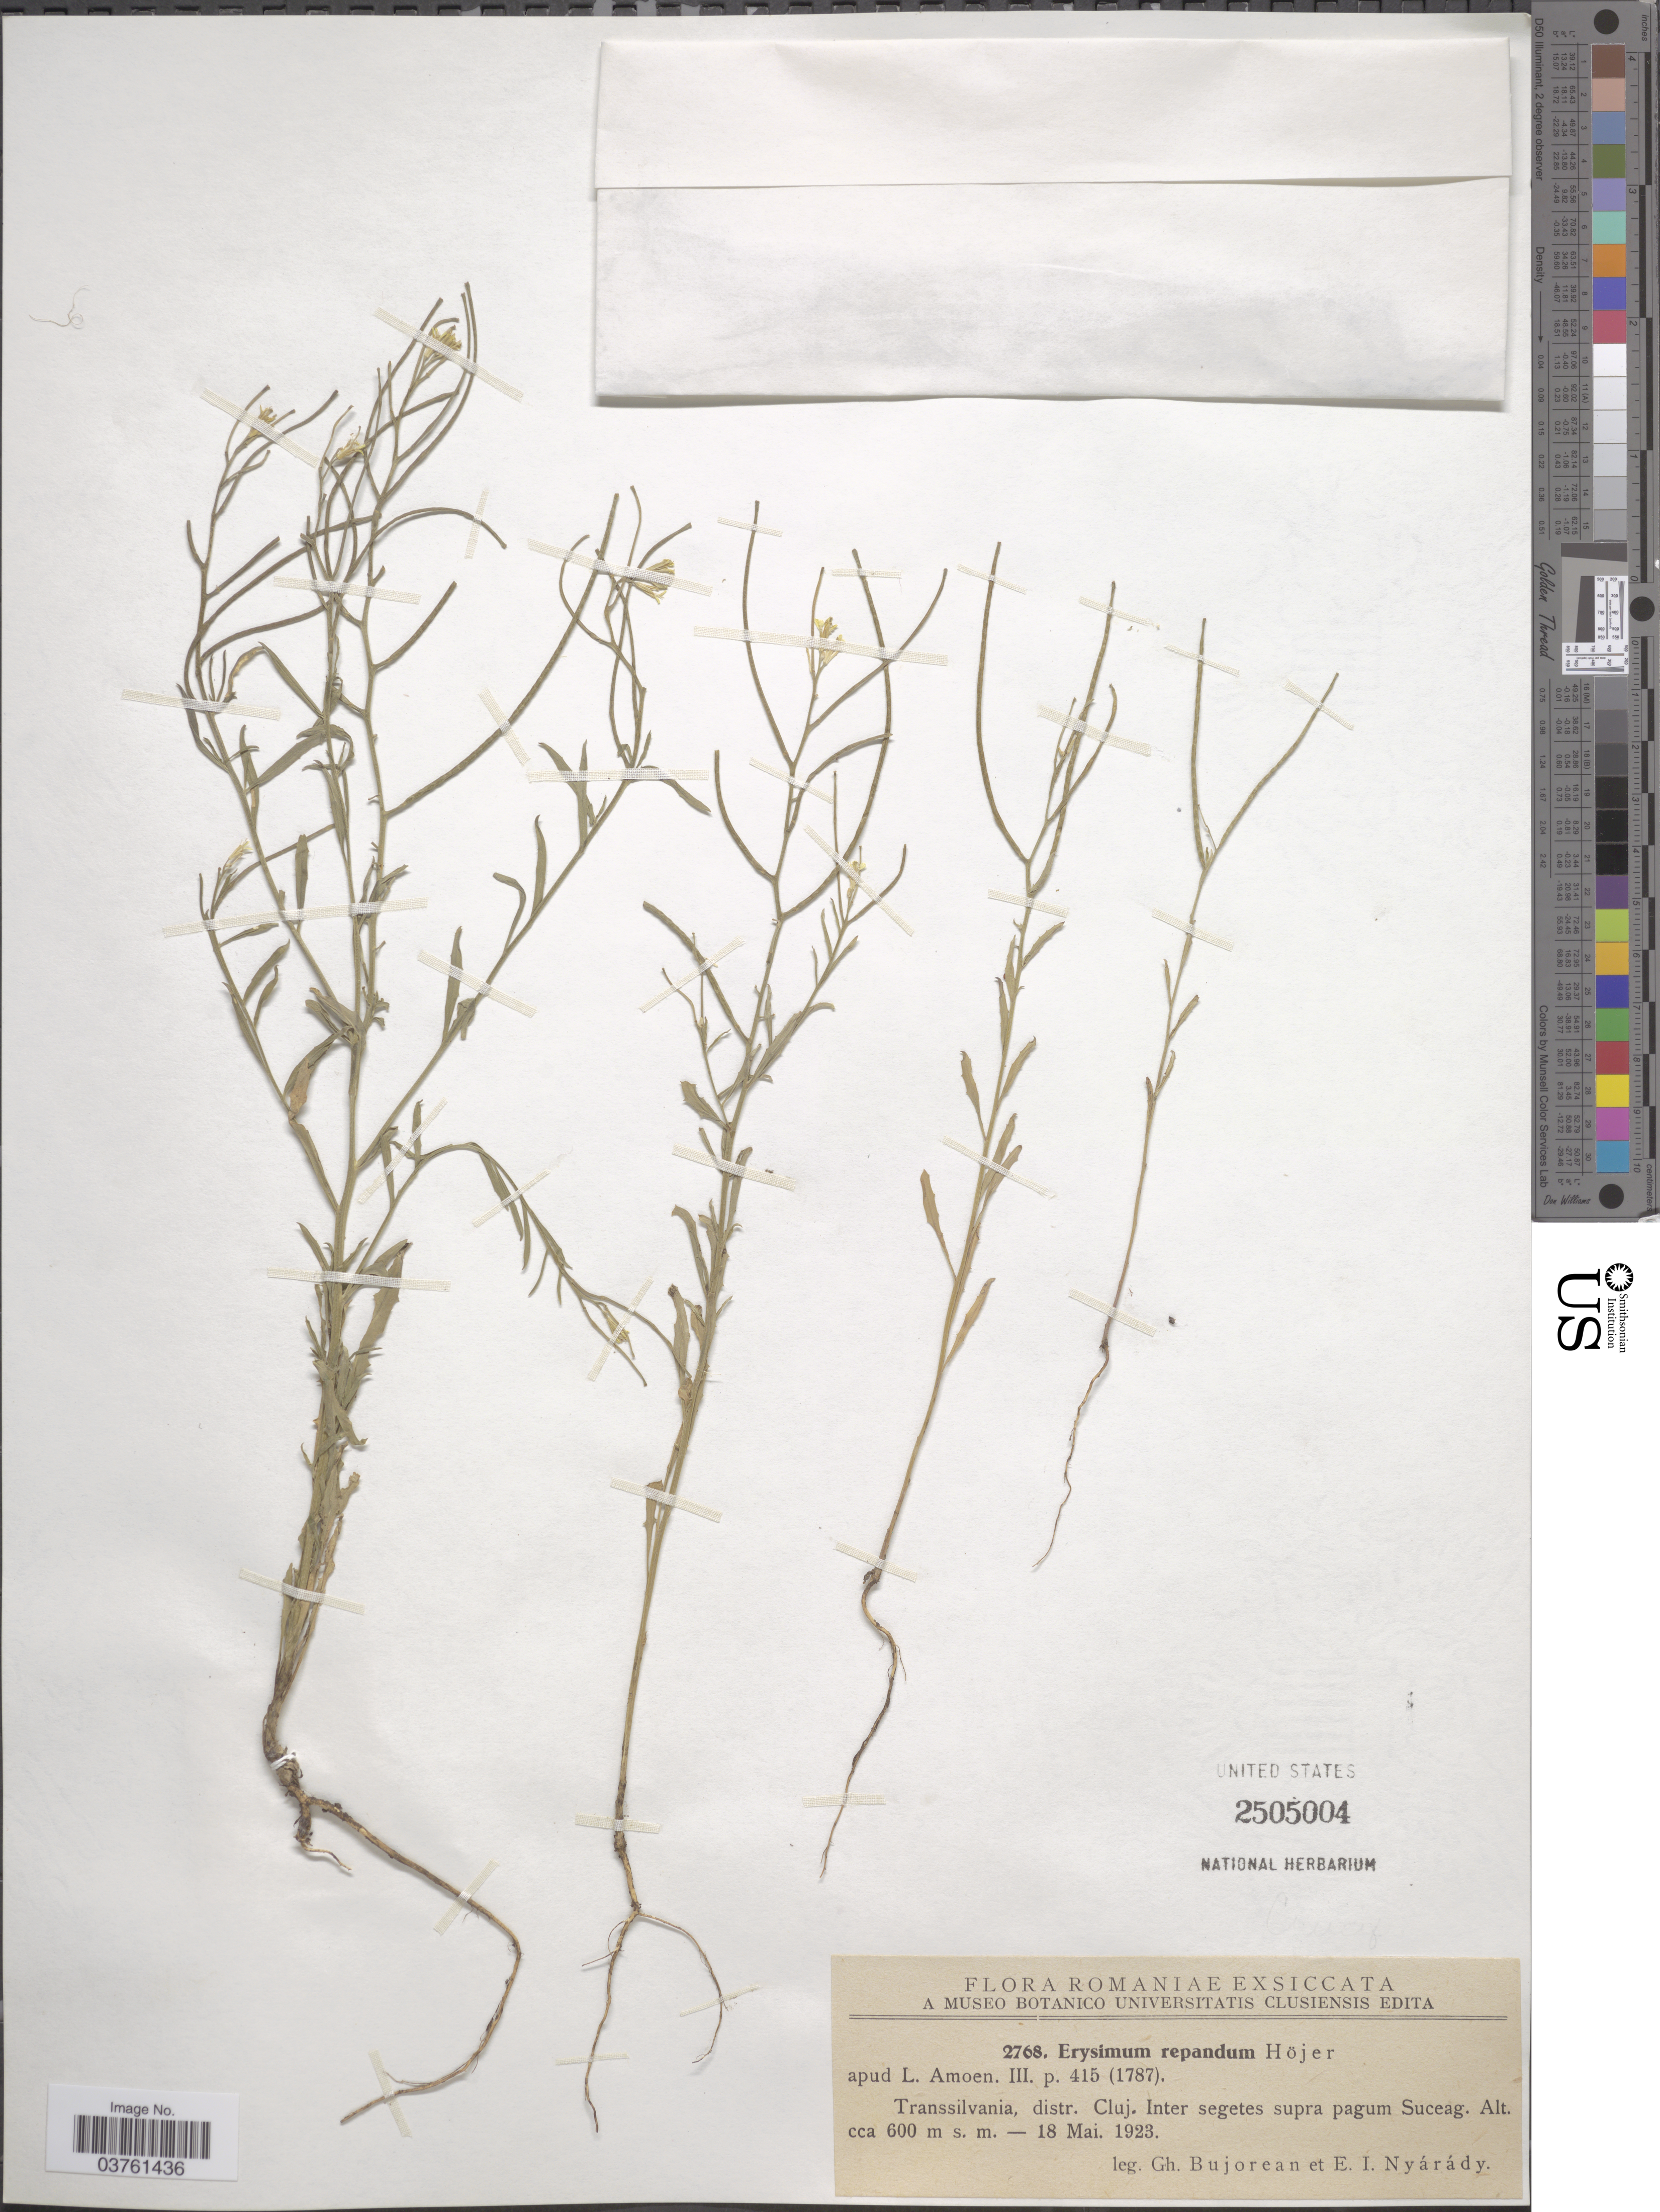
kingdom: Plantae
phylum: Tracheophyta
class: Magnoliopsida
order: Brassicales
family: Brassicaceae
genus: Erysimum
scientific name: Erysimum repandum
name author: L.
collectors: G. Bujorean & E. Nyarady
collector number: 2768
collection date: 1923-05-18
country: Romania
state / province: Cluj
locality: Transsilvania, Distr. Cluj. Inter segetes supra pagum Suceag.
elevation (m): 600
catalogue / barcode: US 2505004